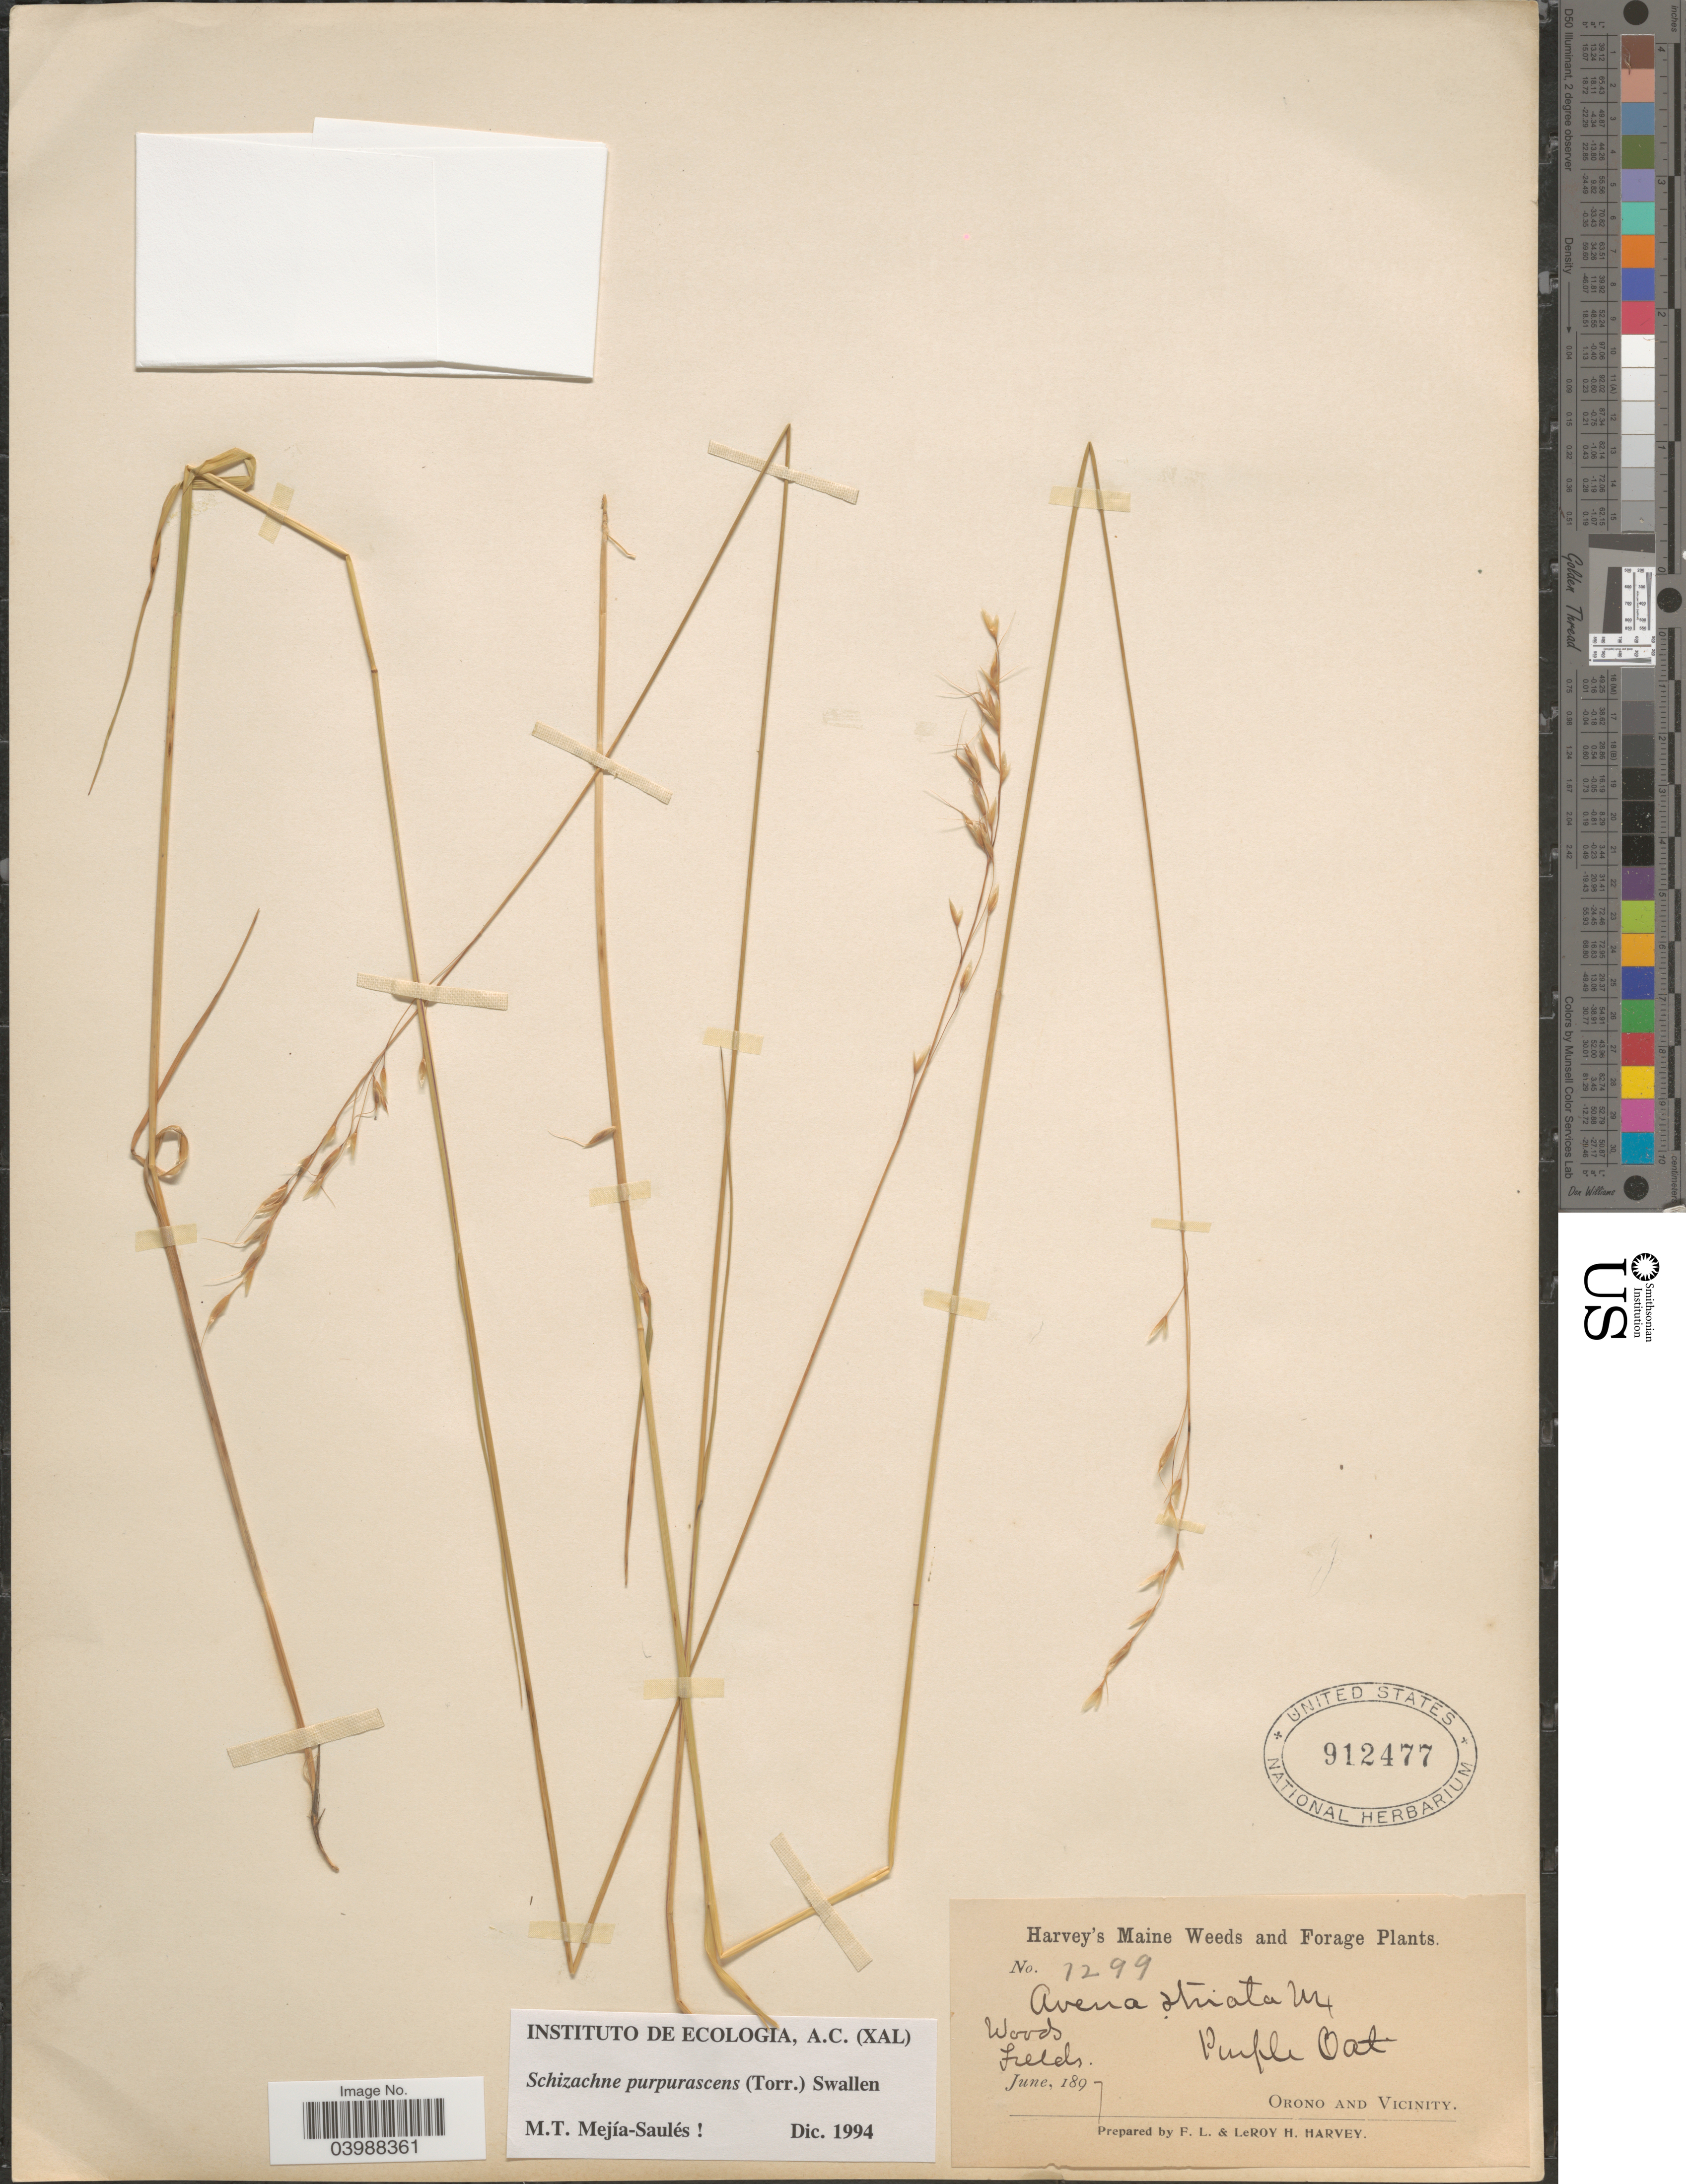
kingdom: Plantae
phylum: Tracheophyta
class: Liliopsida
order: Poales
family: Poaceae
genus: Schizachne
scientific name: Schizachne purpurascens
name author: (Torr.) Swallen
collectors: F. L. Harvey & L. H. Harvey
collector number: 1299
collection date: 1897-06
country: United States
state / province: Maine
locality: Orono and vicinity.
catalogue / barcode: US 912477